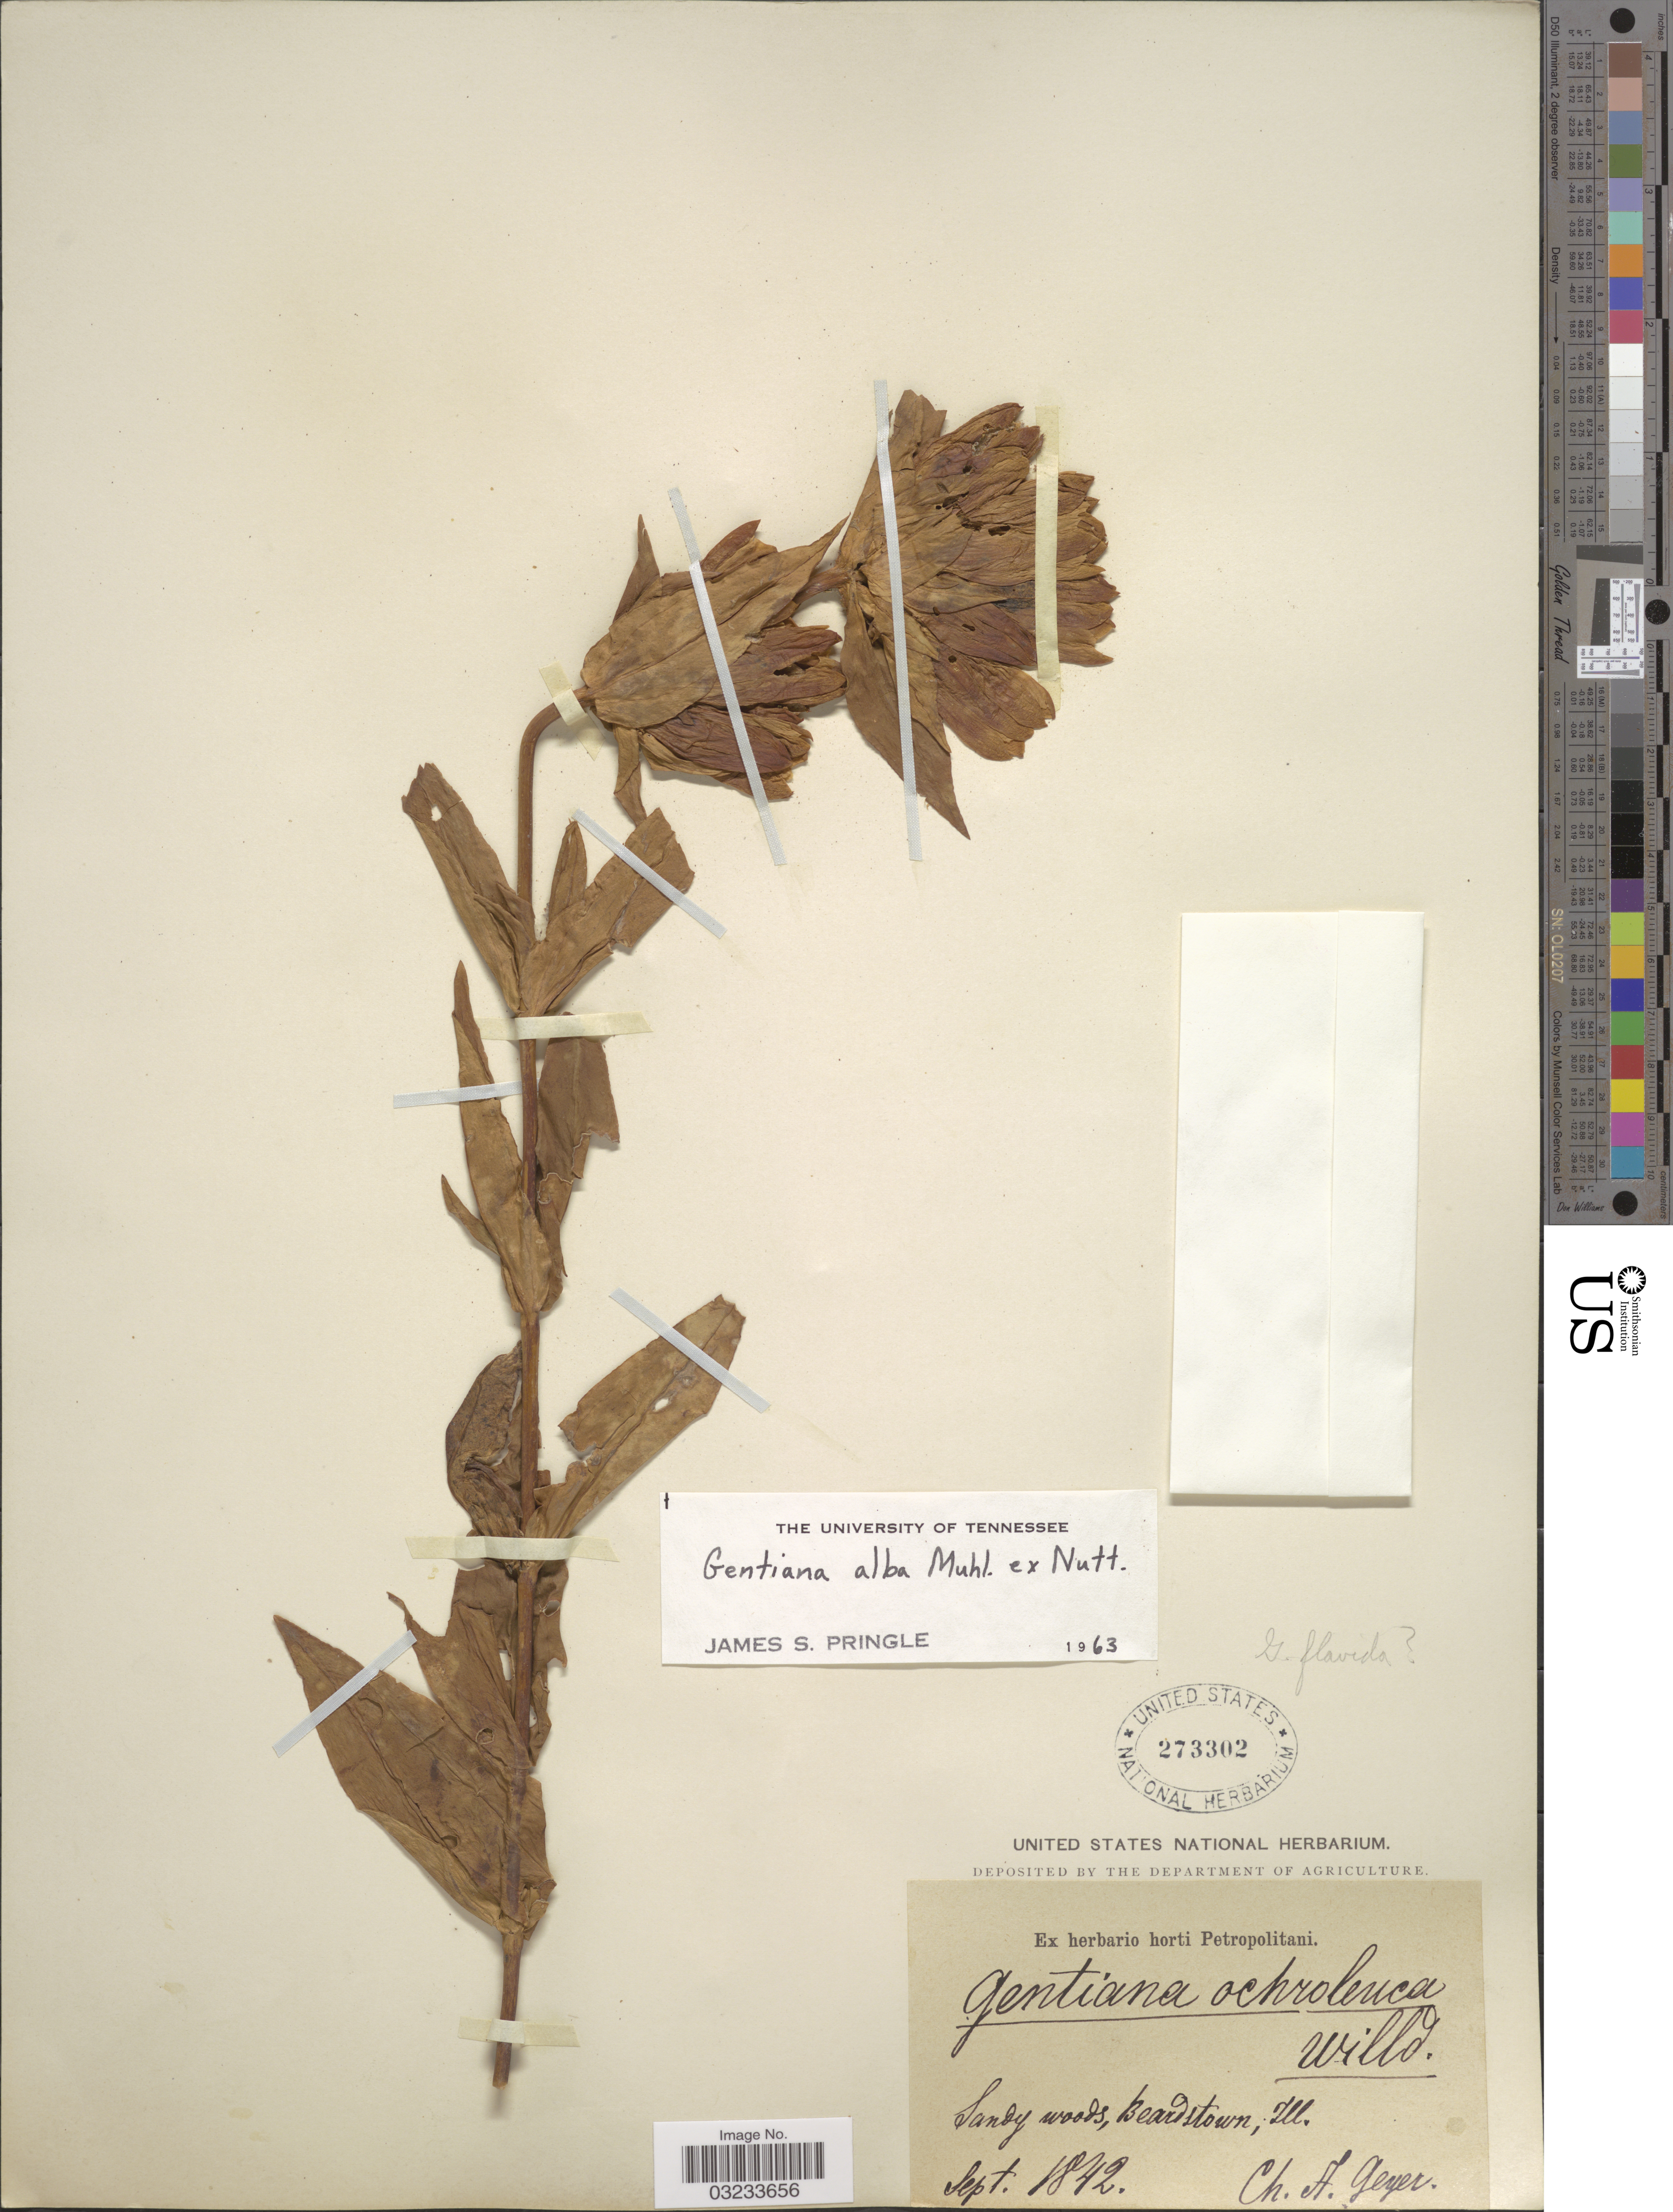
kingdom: Plantae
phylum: Tracheophyta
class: Magnoliopsida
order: Gentianales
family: Gentianaceae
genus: Gentiana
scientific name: Gentiana alba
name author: Muhl. ex J. McNab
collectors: C. A. Geyer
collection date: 1842-09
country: United States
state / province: Illinois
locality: Beardstown.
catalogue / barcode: US 273302